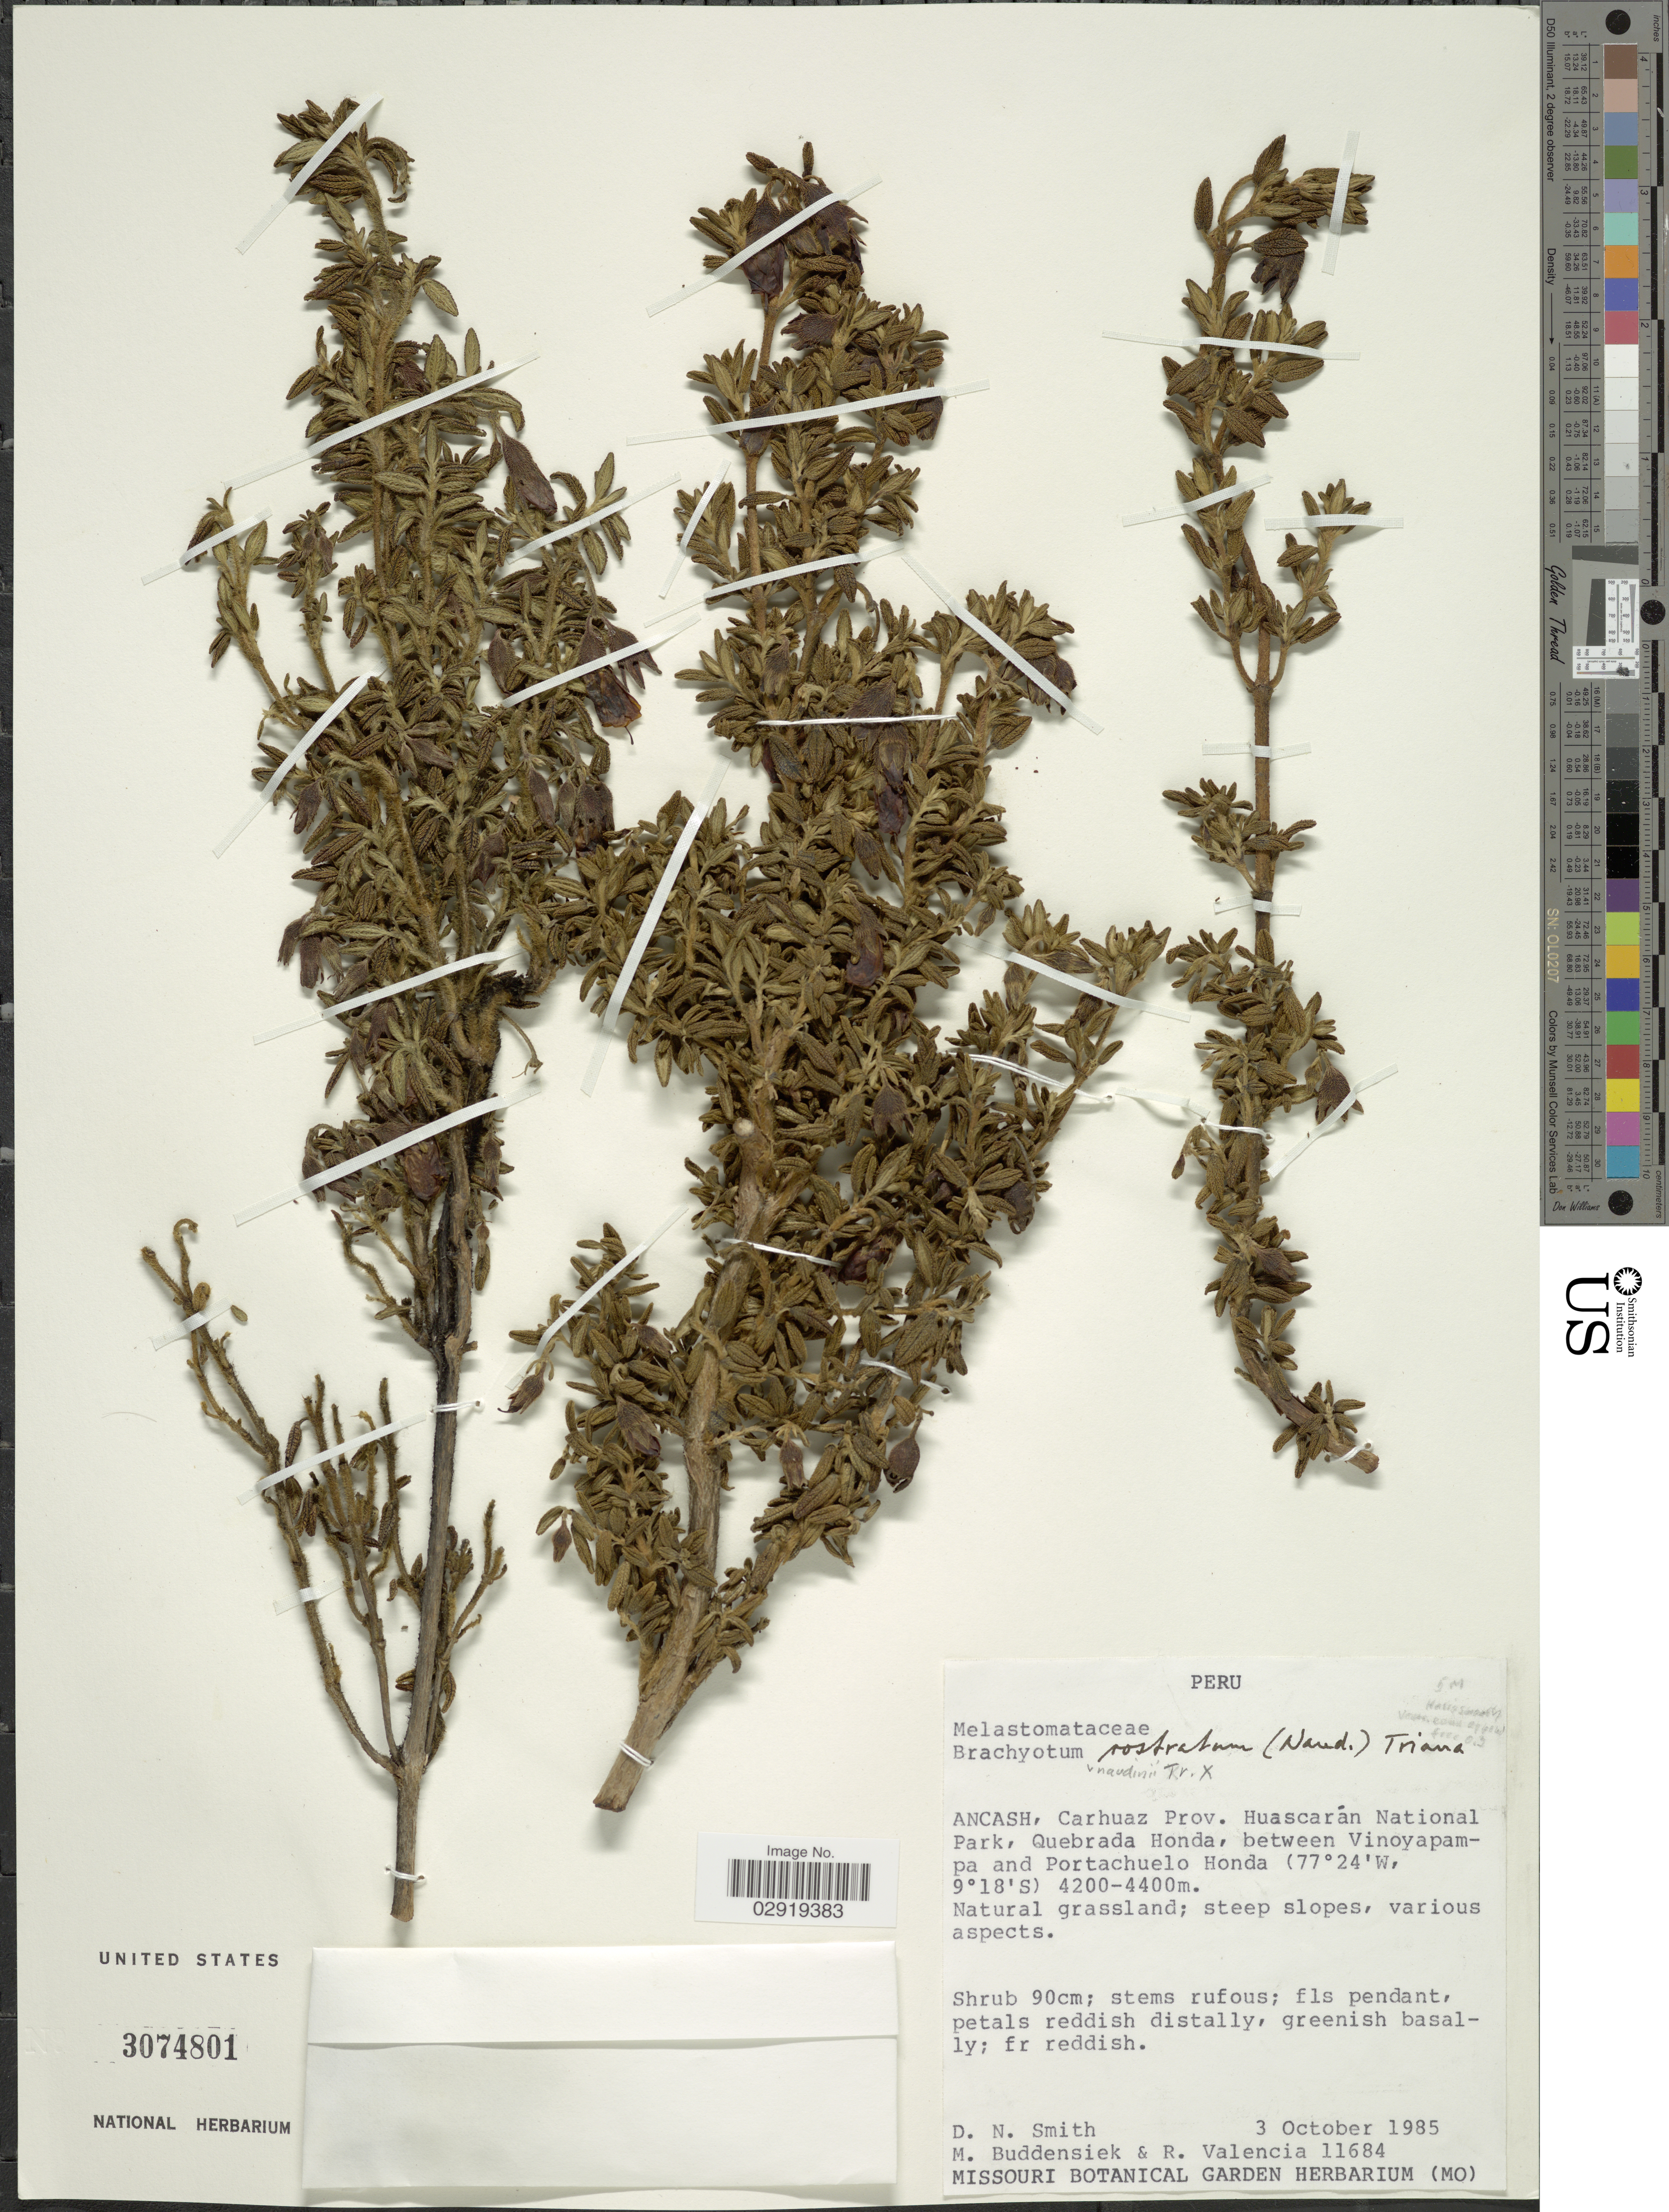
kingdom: Plantae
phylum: Tracheophyta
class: Magnoliopsida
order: Myrtales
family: Melastomataceae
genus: Brachyotum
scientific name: Brachyotum rostratum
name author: (Naudin) Triana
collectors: D. Smith, M. Buddensiek & R. Valencia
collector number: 11684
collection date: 1985-10-03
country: Peru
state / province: Ancash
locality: Carhuaz Prov. Huascarán National Park, Quebrada Honda, between Vinoyapampa and Portachuelo Honda.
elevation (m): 4200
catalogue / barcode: US 3074801